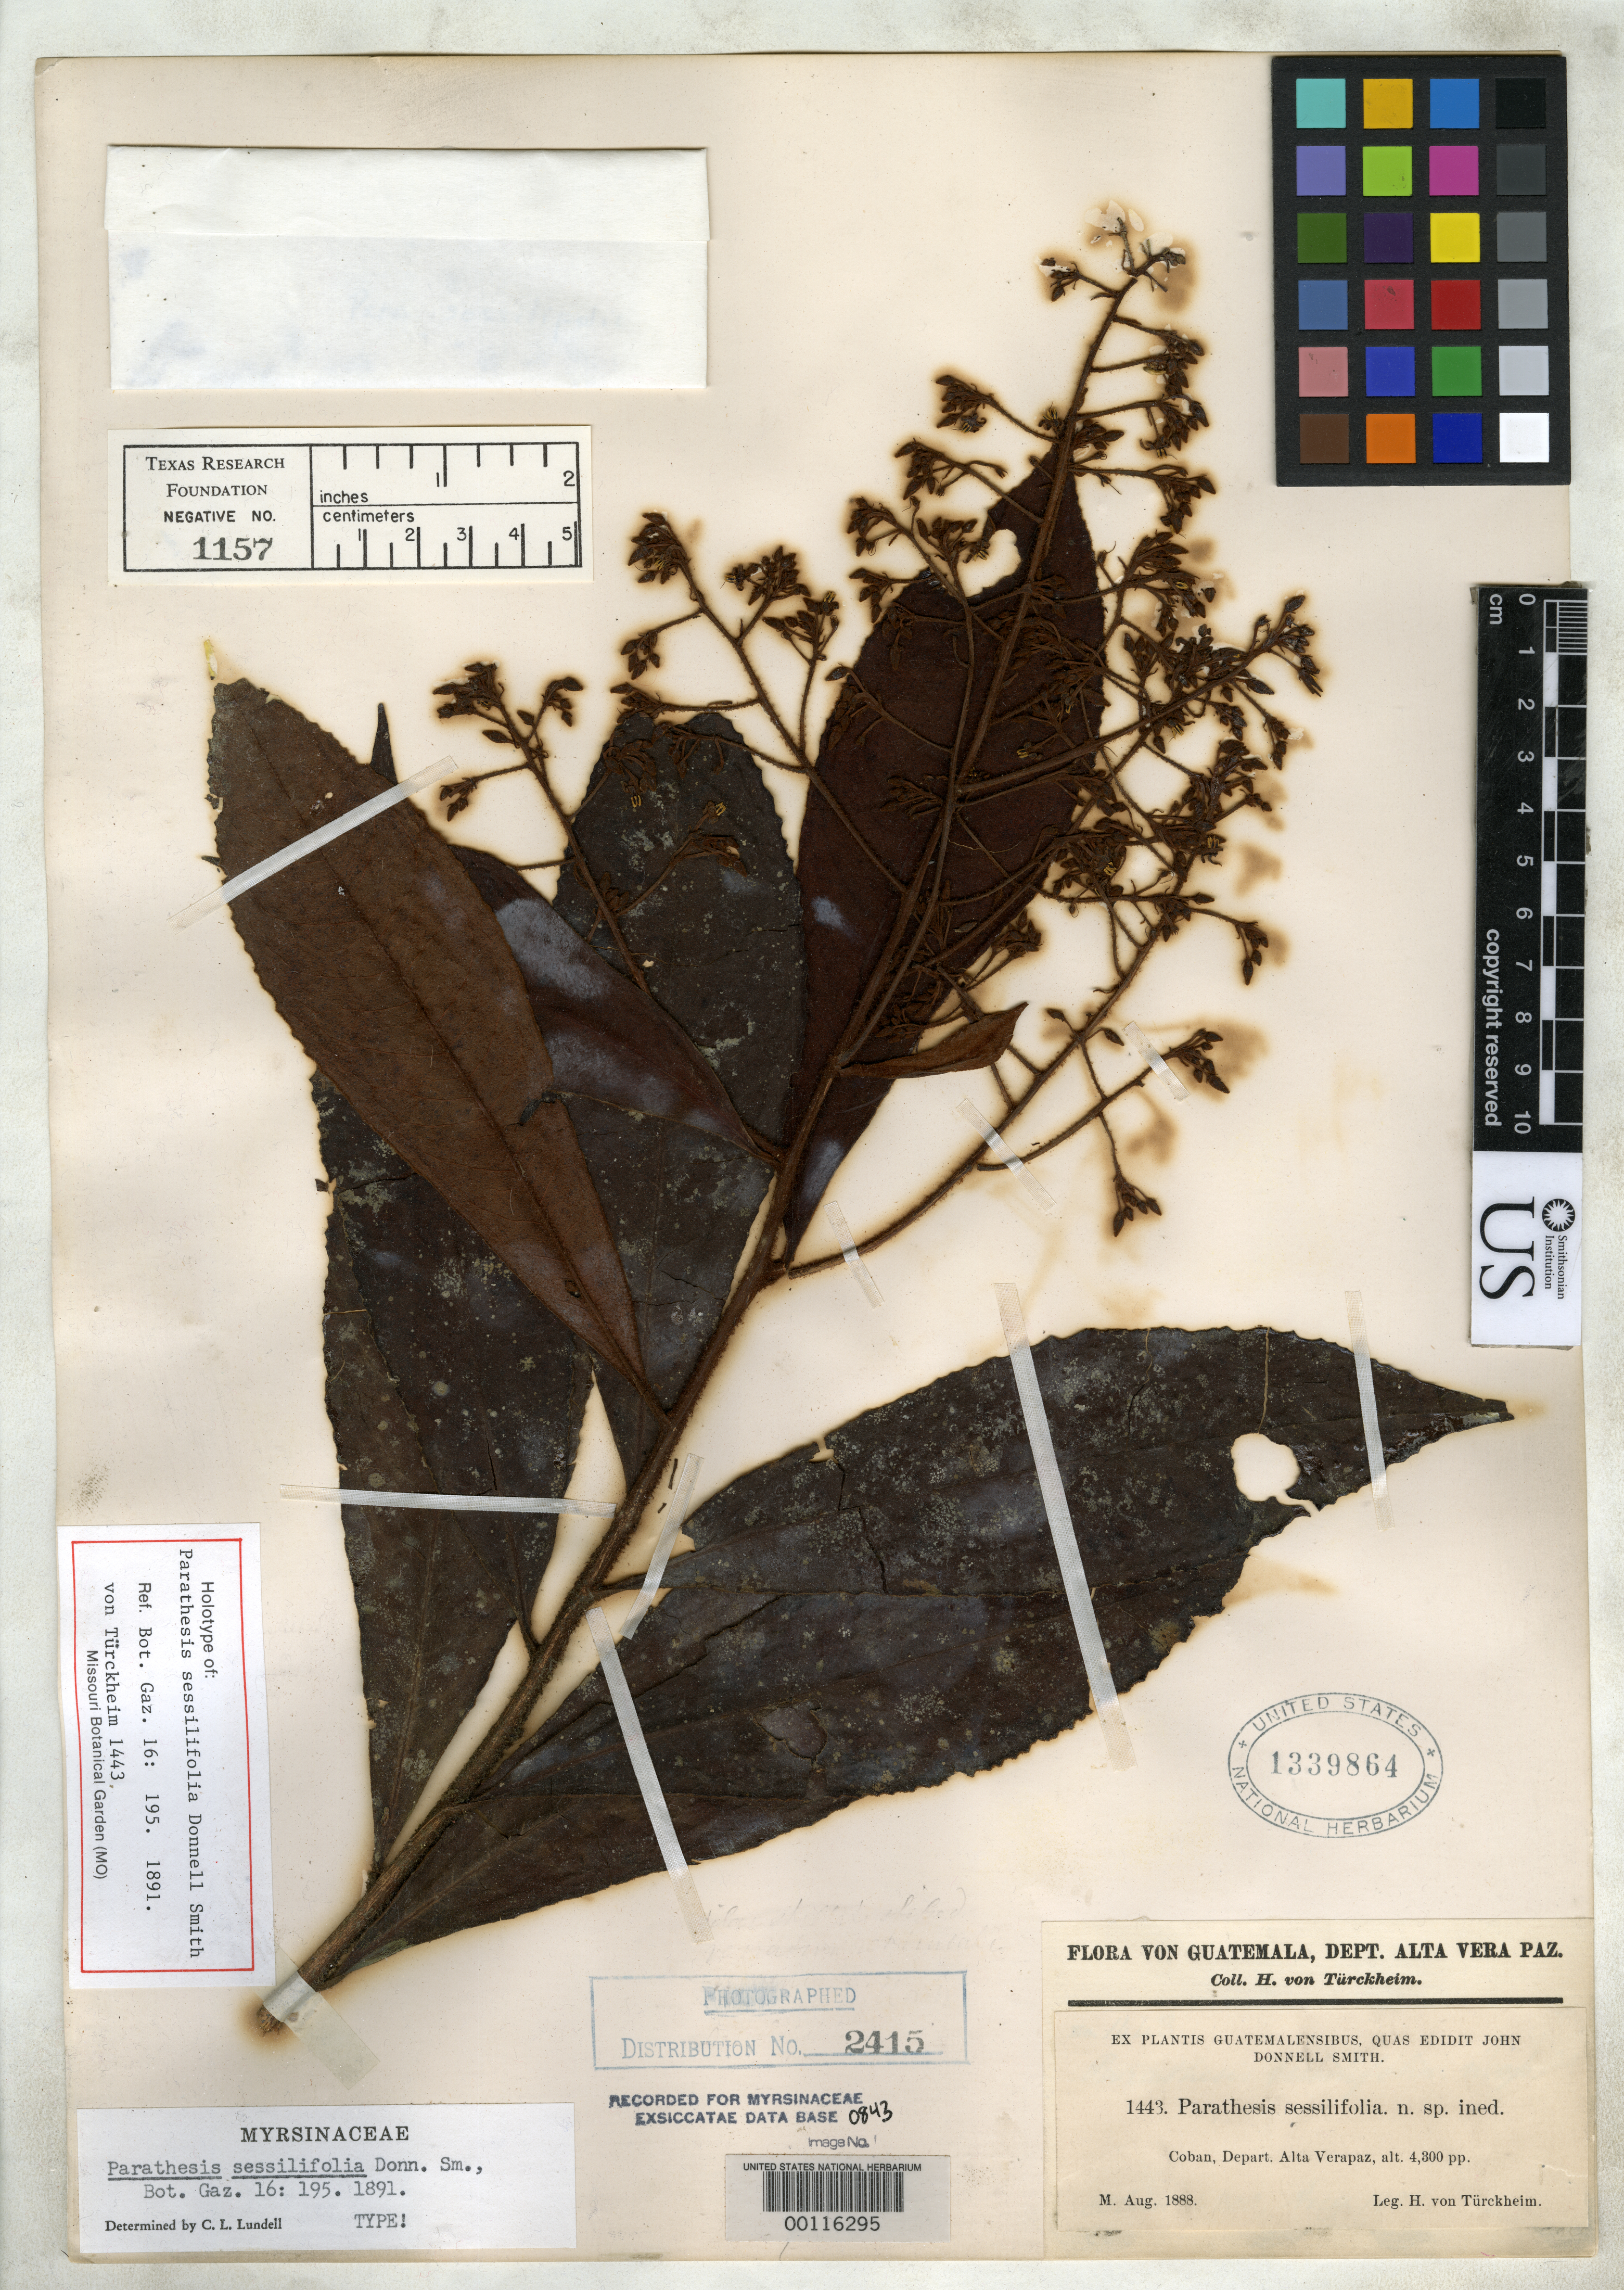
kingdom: Plantae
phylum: Tracheophyta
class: Magnoliopsida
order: Ericales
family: Primulaceae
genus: Parathesis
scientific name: Parathesis sessilifolia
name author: Donn. Sm.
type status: Holotype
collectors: H. von Türckheim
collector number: J.D.S. 1443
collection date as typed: Aug 1886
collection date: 1886-08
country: Guatemala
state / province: Alta Verapaz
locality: Cobán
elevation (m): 1311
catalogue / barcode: US 1339864